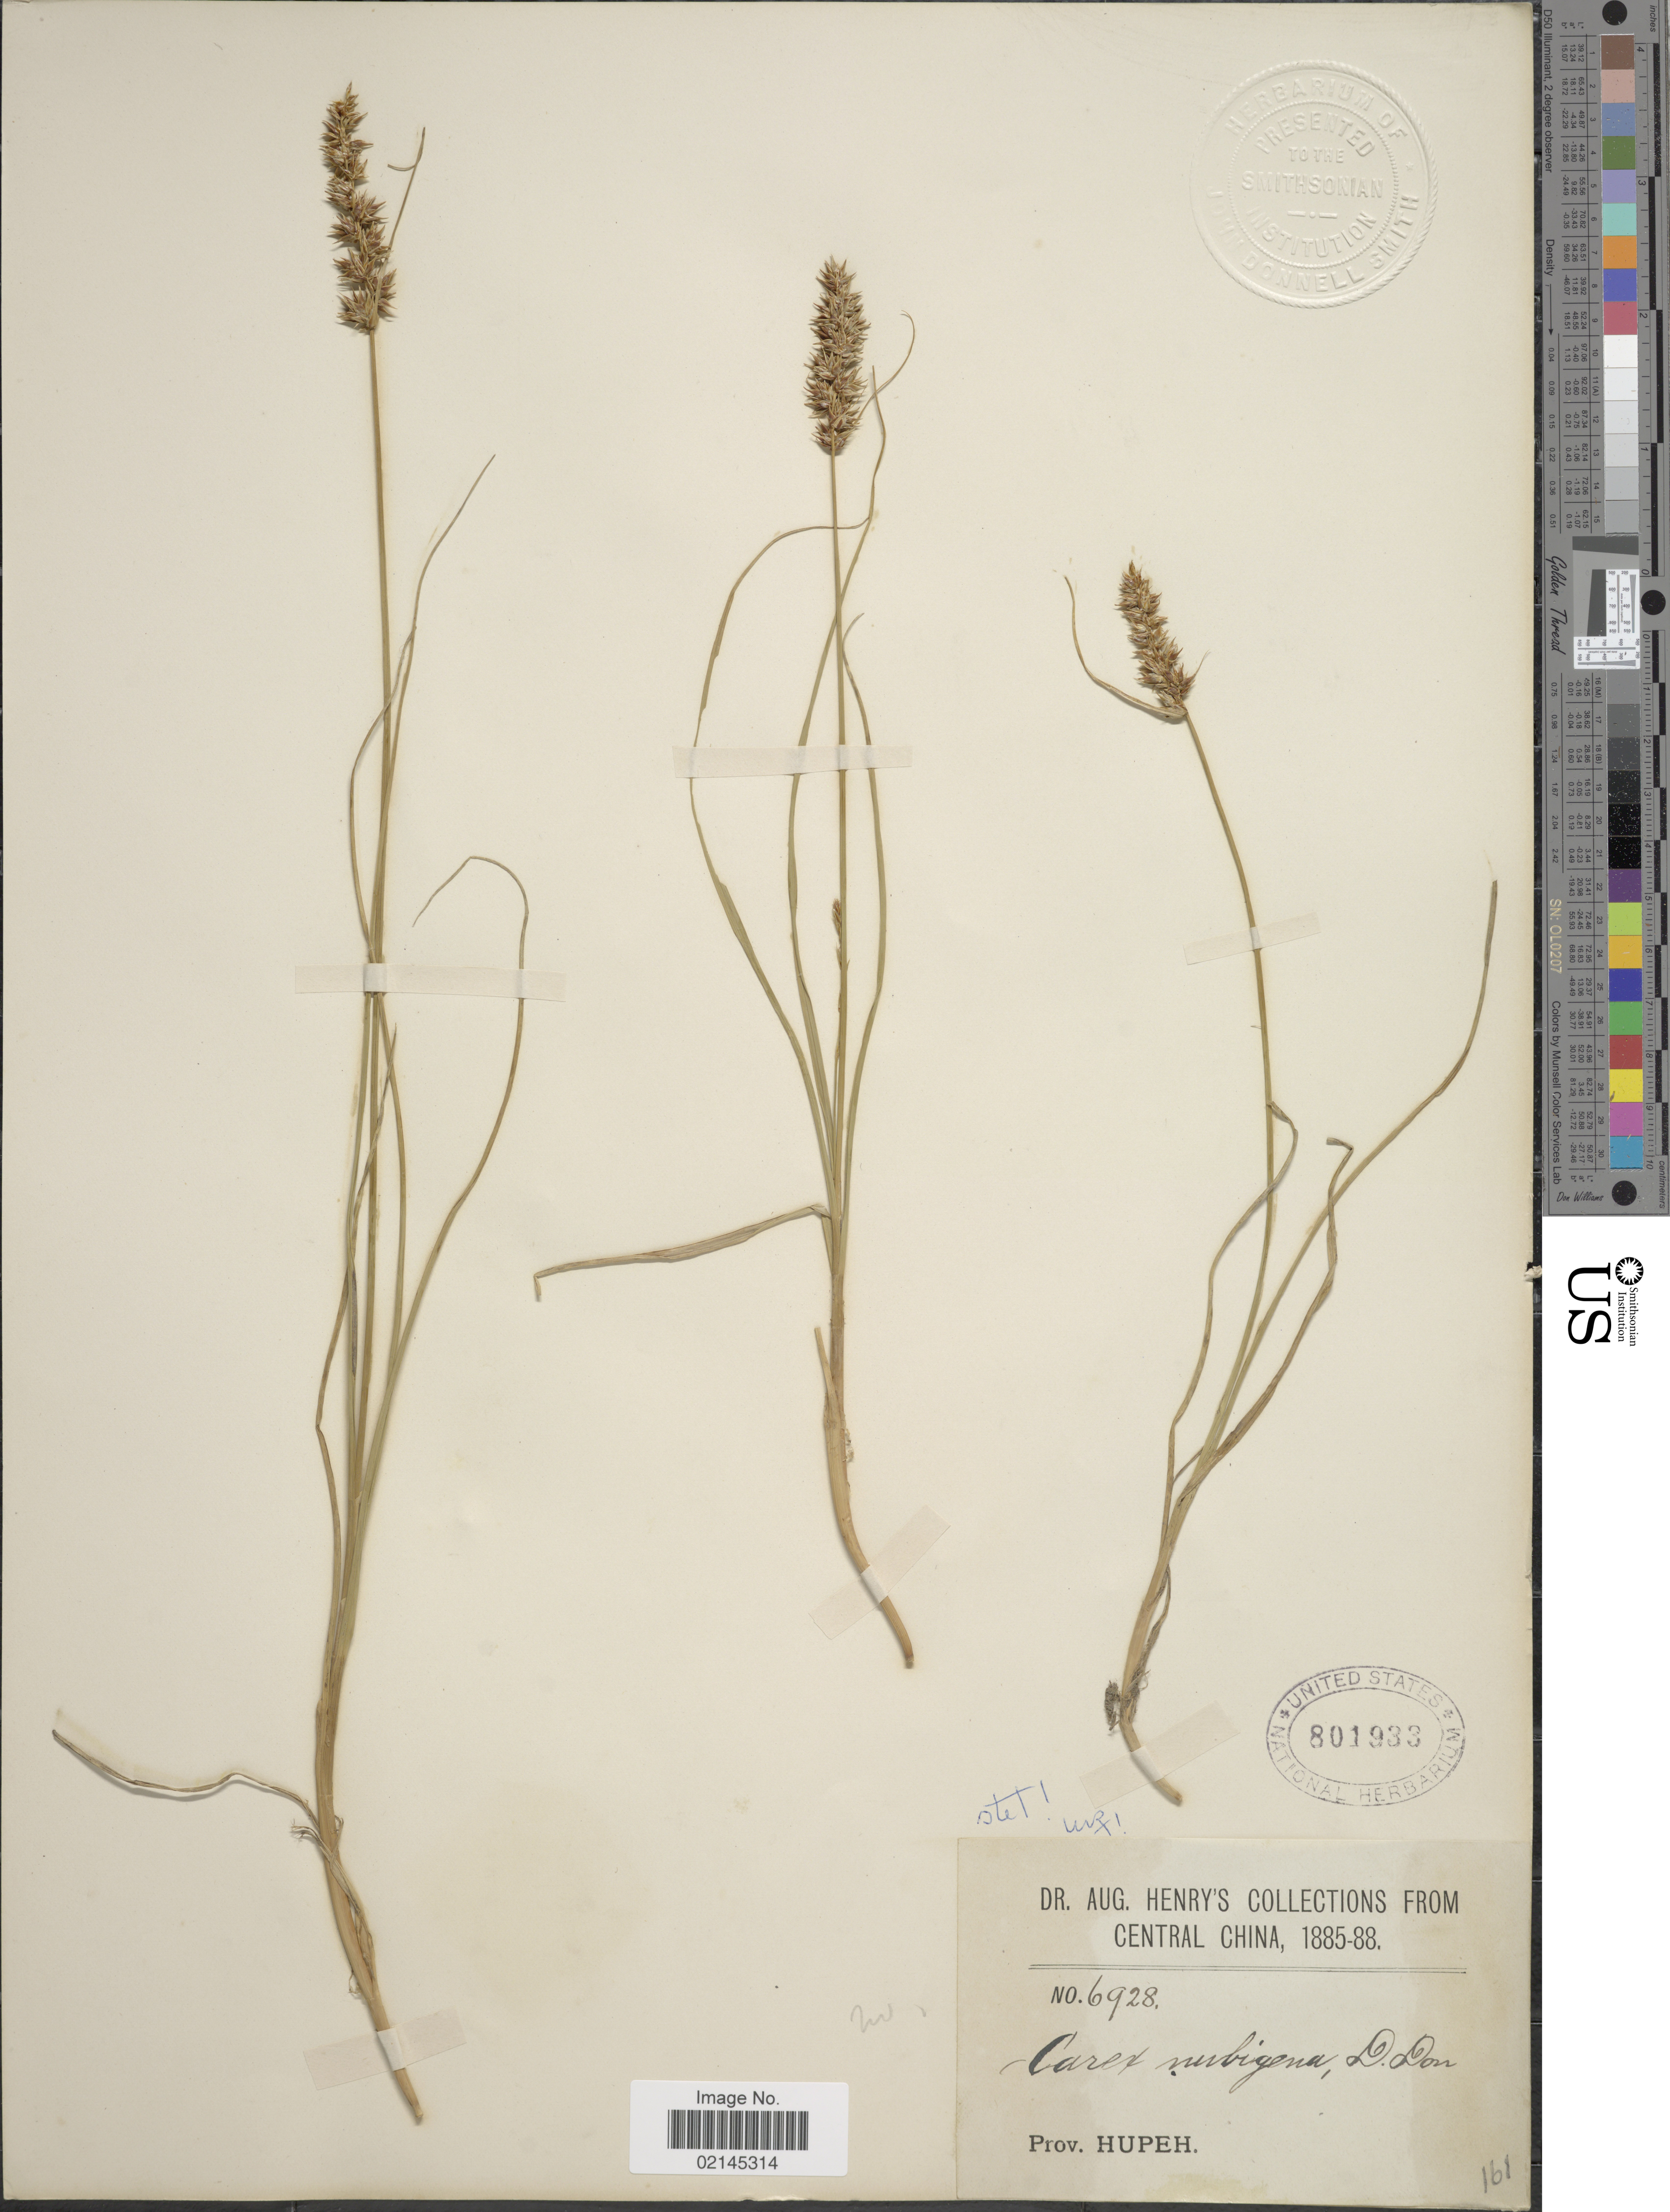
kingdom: Plantae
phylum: Tracheophyta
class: Liliopsida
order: Poales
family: Cyperaceae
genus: Carex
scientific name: Carex nubigena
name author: D. Don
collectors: A. Henry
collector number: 6928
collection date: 1885/1888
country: China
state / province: Hubei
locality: Central China. Prov. Hupeh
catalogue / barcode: US 801933